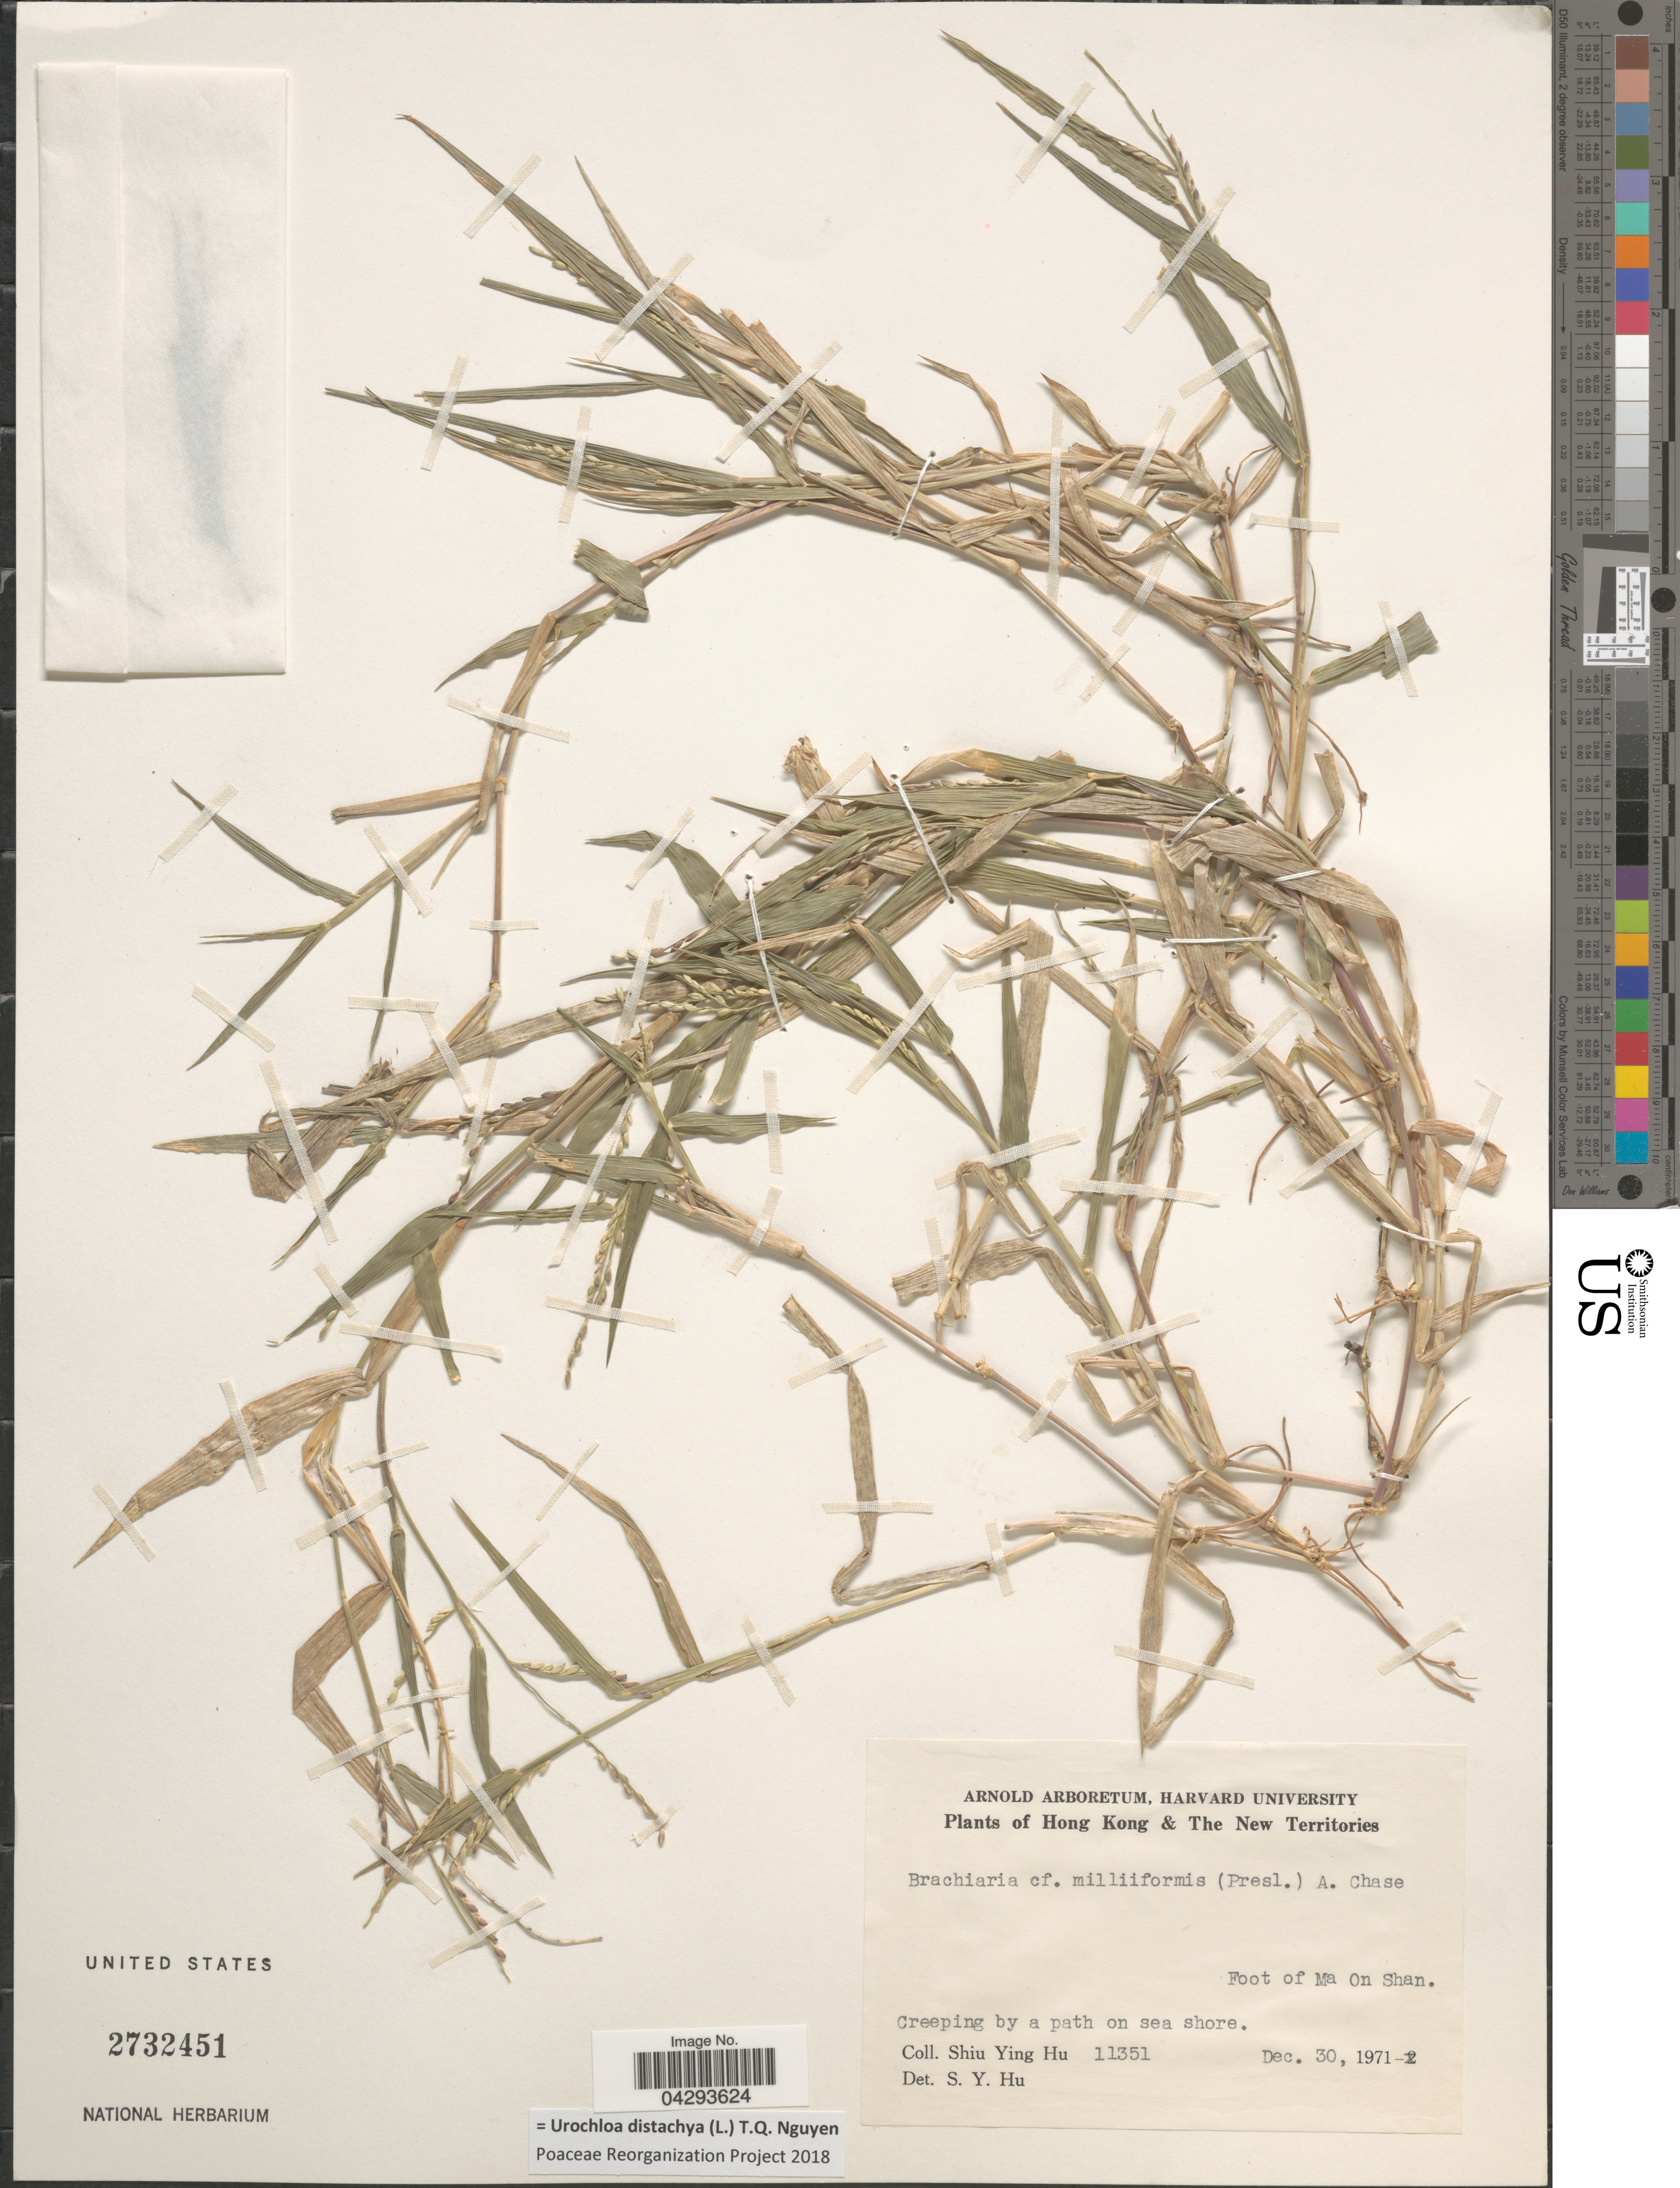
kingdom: Plantae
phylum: Tracheophyta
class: Liliopsida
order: Poales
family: Poaceae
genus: Urochloa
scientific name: Urochloa distachya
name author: (L.) T.Q. Nguyen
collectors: S. Y. Hu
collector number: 11351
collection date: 1971-12-30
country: China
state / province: Hong Kong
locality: Hong Kong & The New Territories. Foot of Ma On Shan.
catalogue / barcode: US 2732451